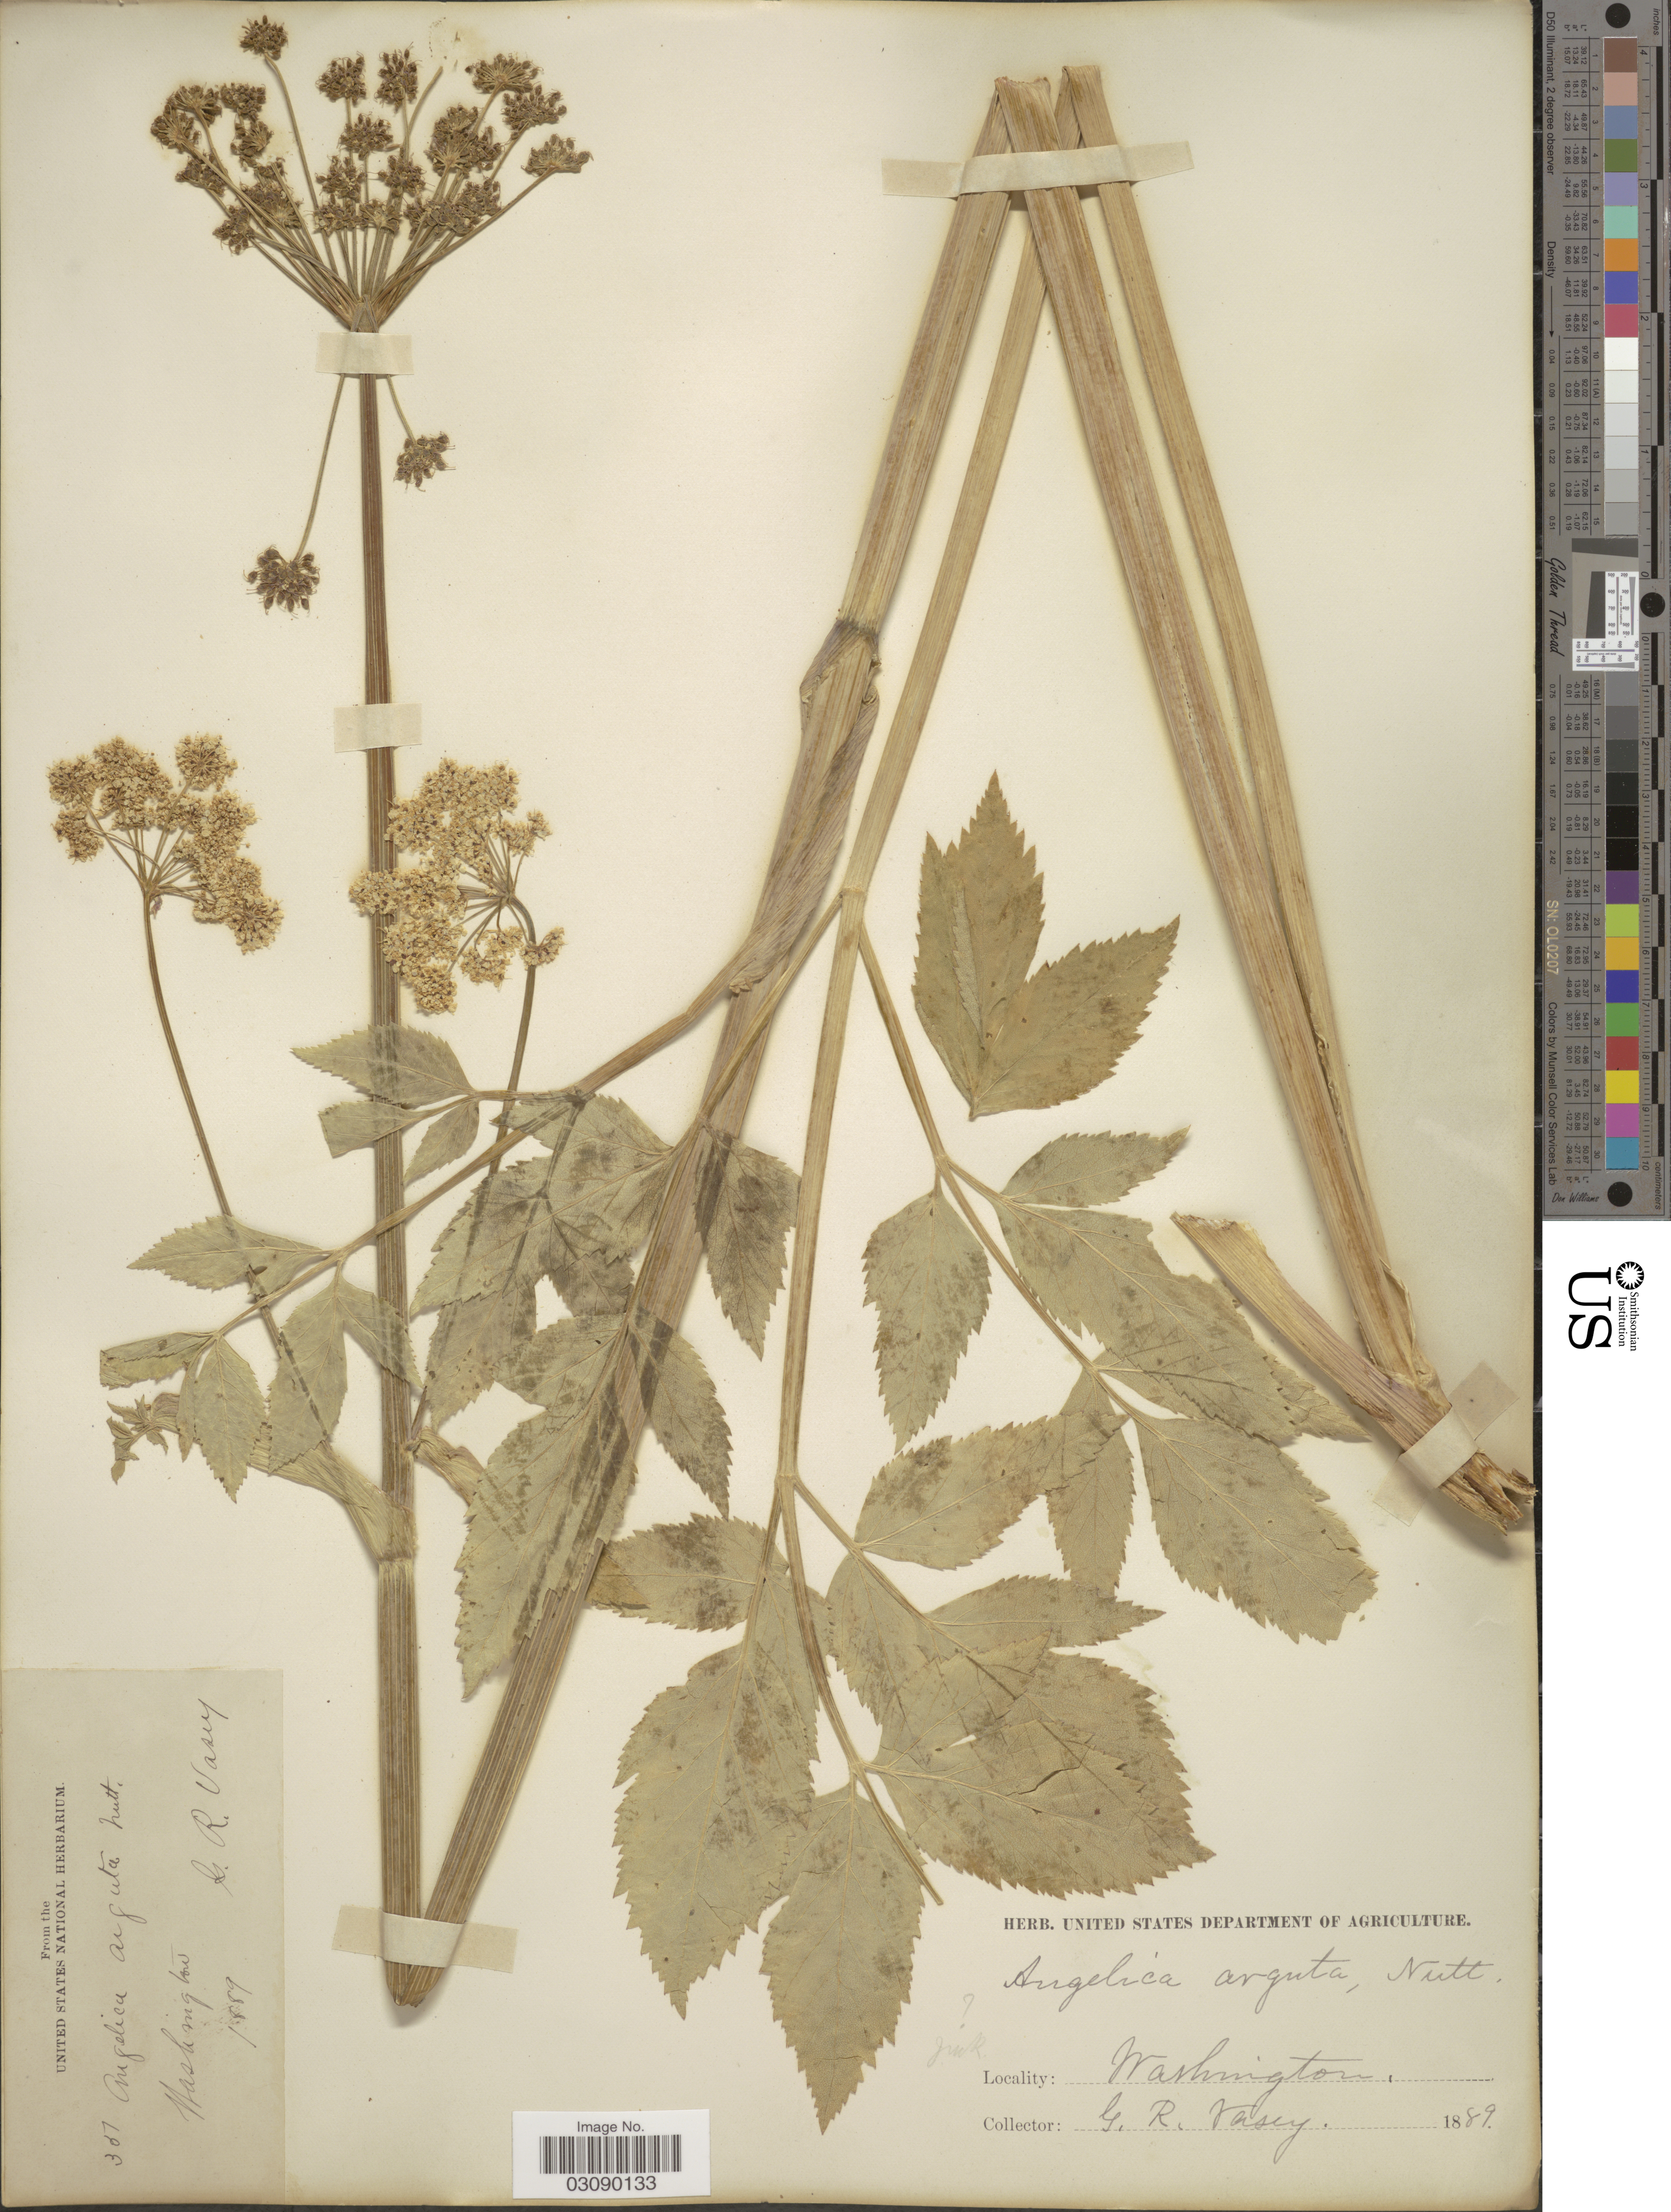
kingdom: Plantae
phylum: Tracheophyta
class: Magnoliopsida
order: Apiales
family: Apiaceae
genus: Angelica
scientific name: Angelica arguta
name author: Nutt.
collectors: G. R. Vasey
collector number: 357*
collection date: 1889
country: United States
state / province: Washington